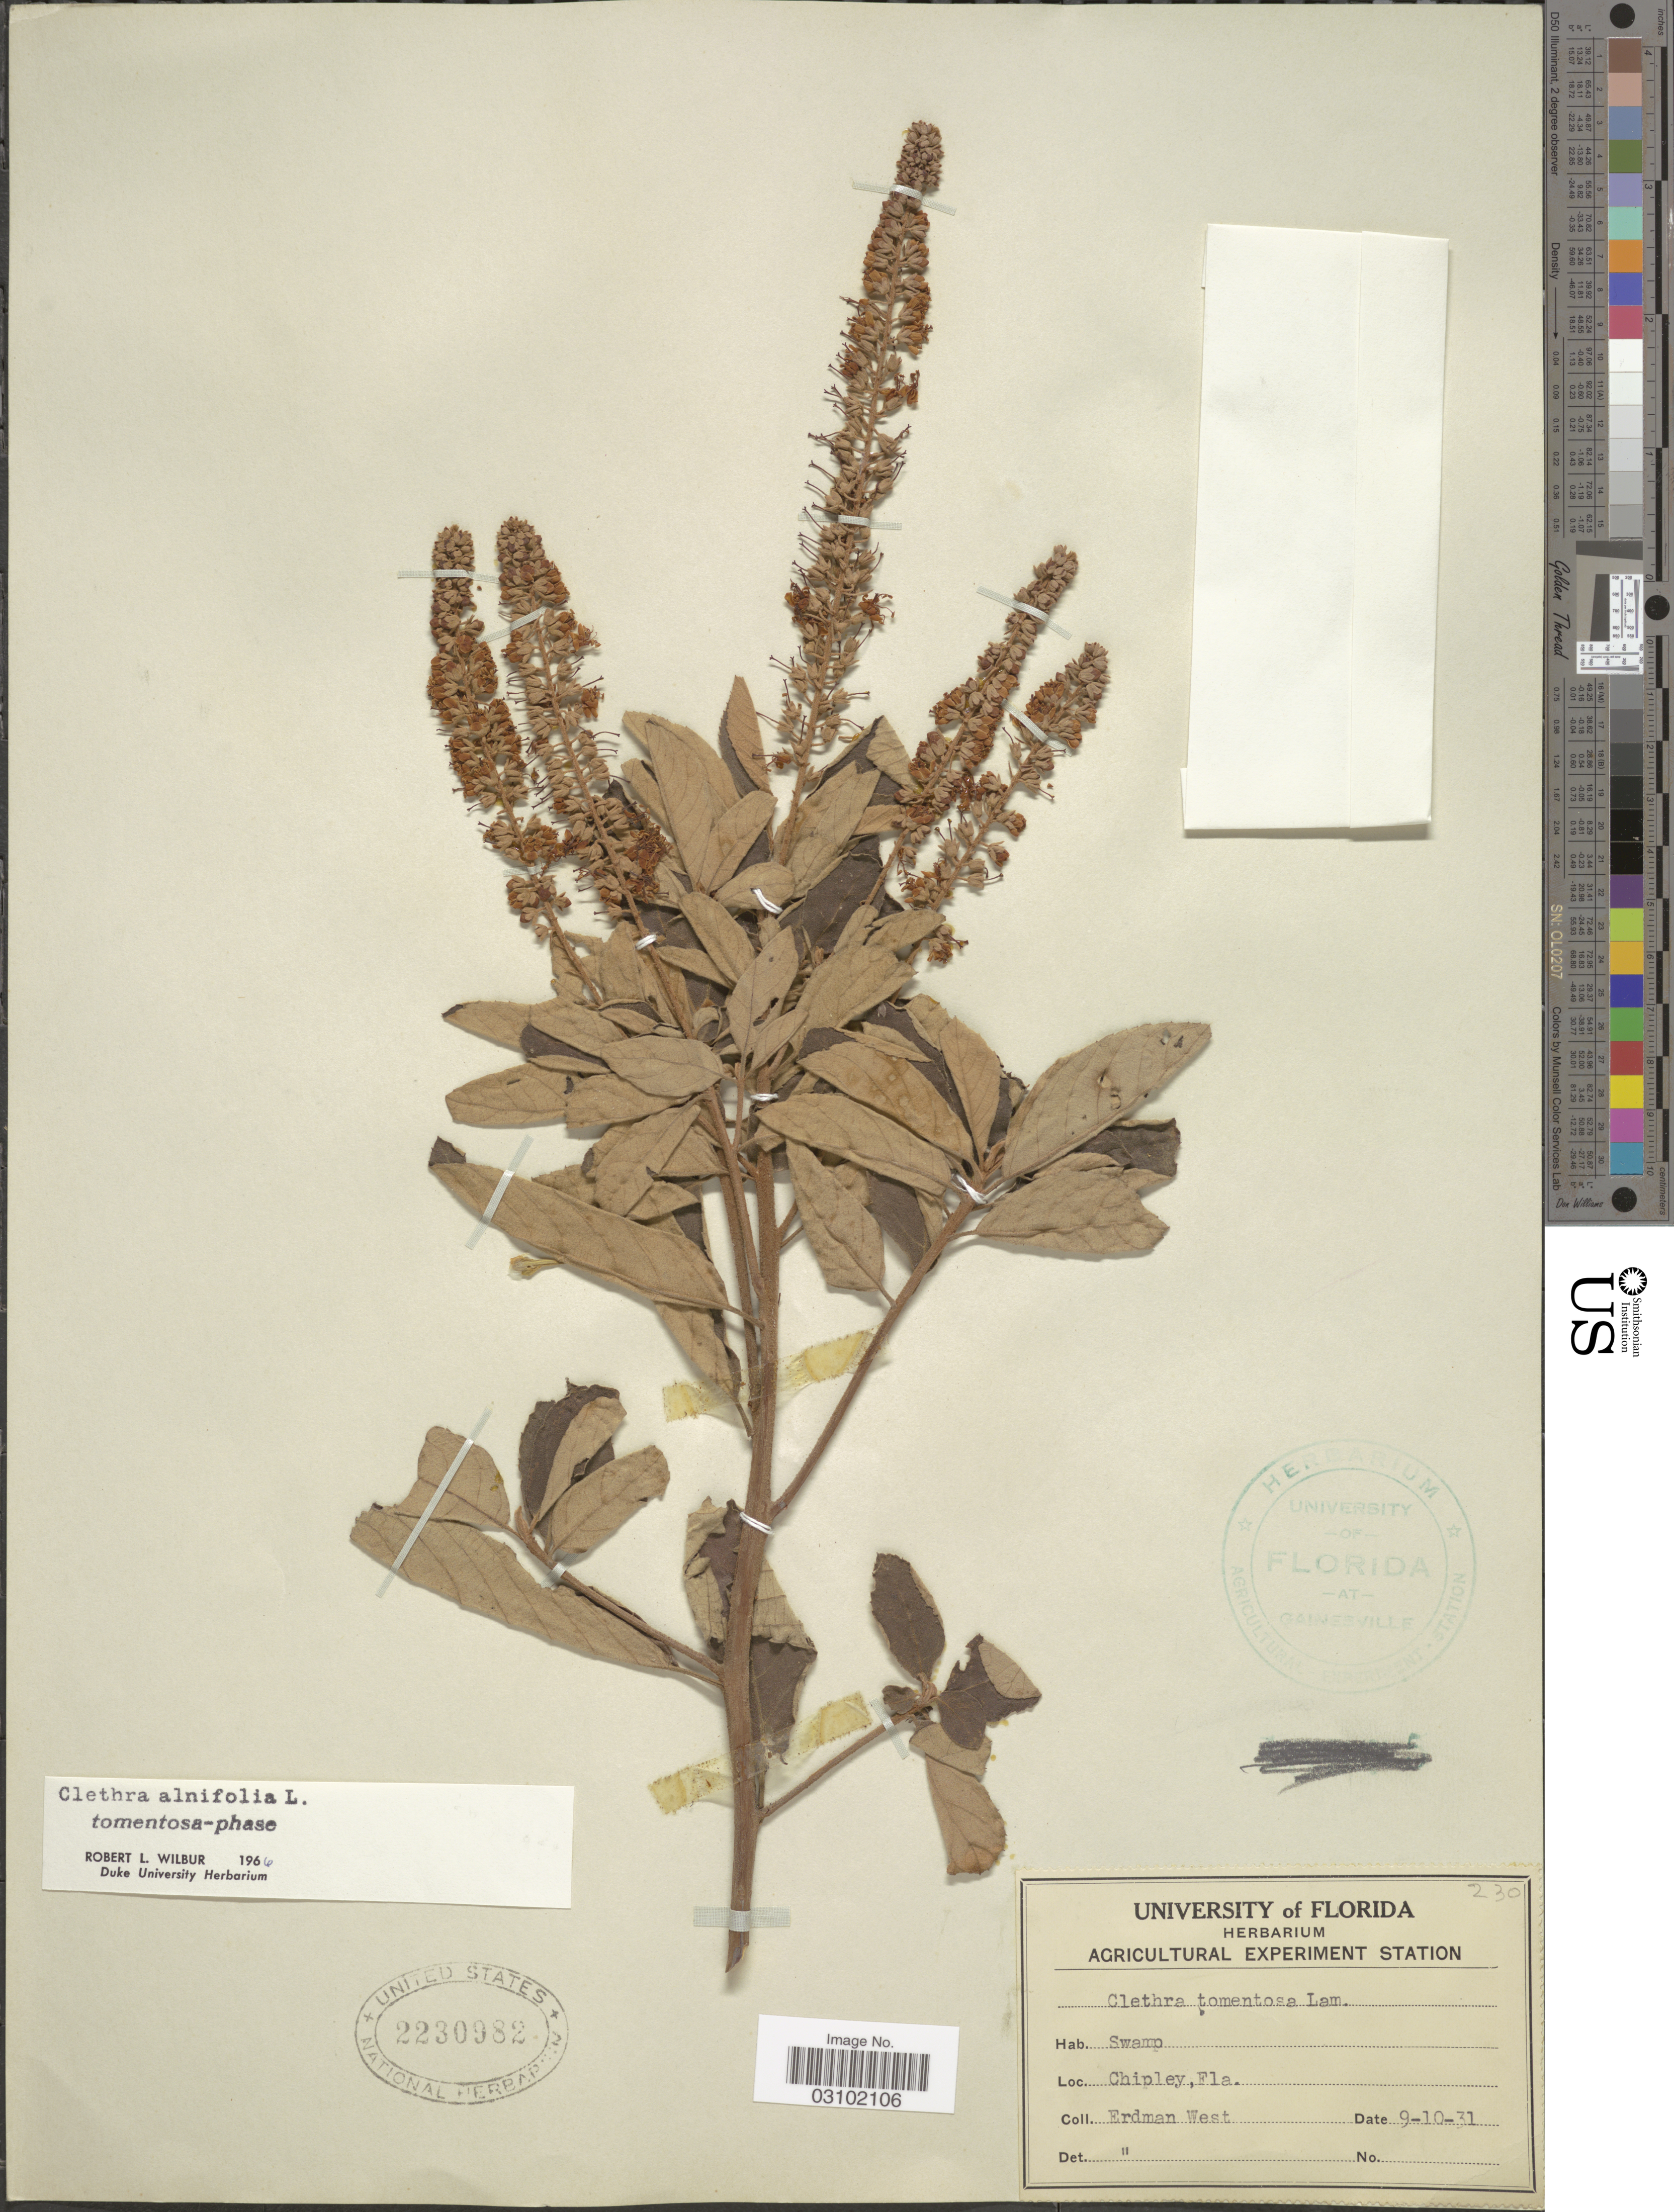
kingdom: Plantae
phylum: Tracheophyta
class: Magnoliopsida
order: Ericales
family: Clethraceae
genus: Clethra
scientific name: Clethra alnifolia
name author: L.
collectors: E. West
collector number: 230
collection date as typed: Transcribed d/m/y: 10/9/31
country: United States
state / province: Florida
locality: Chipley, Fla.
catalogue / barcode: US 2230982